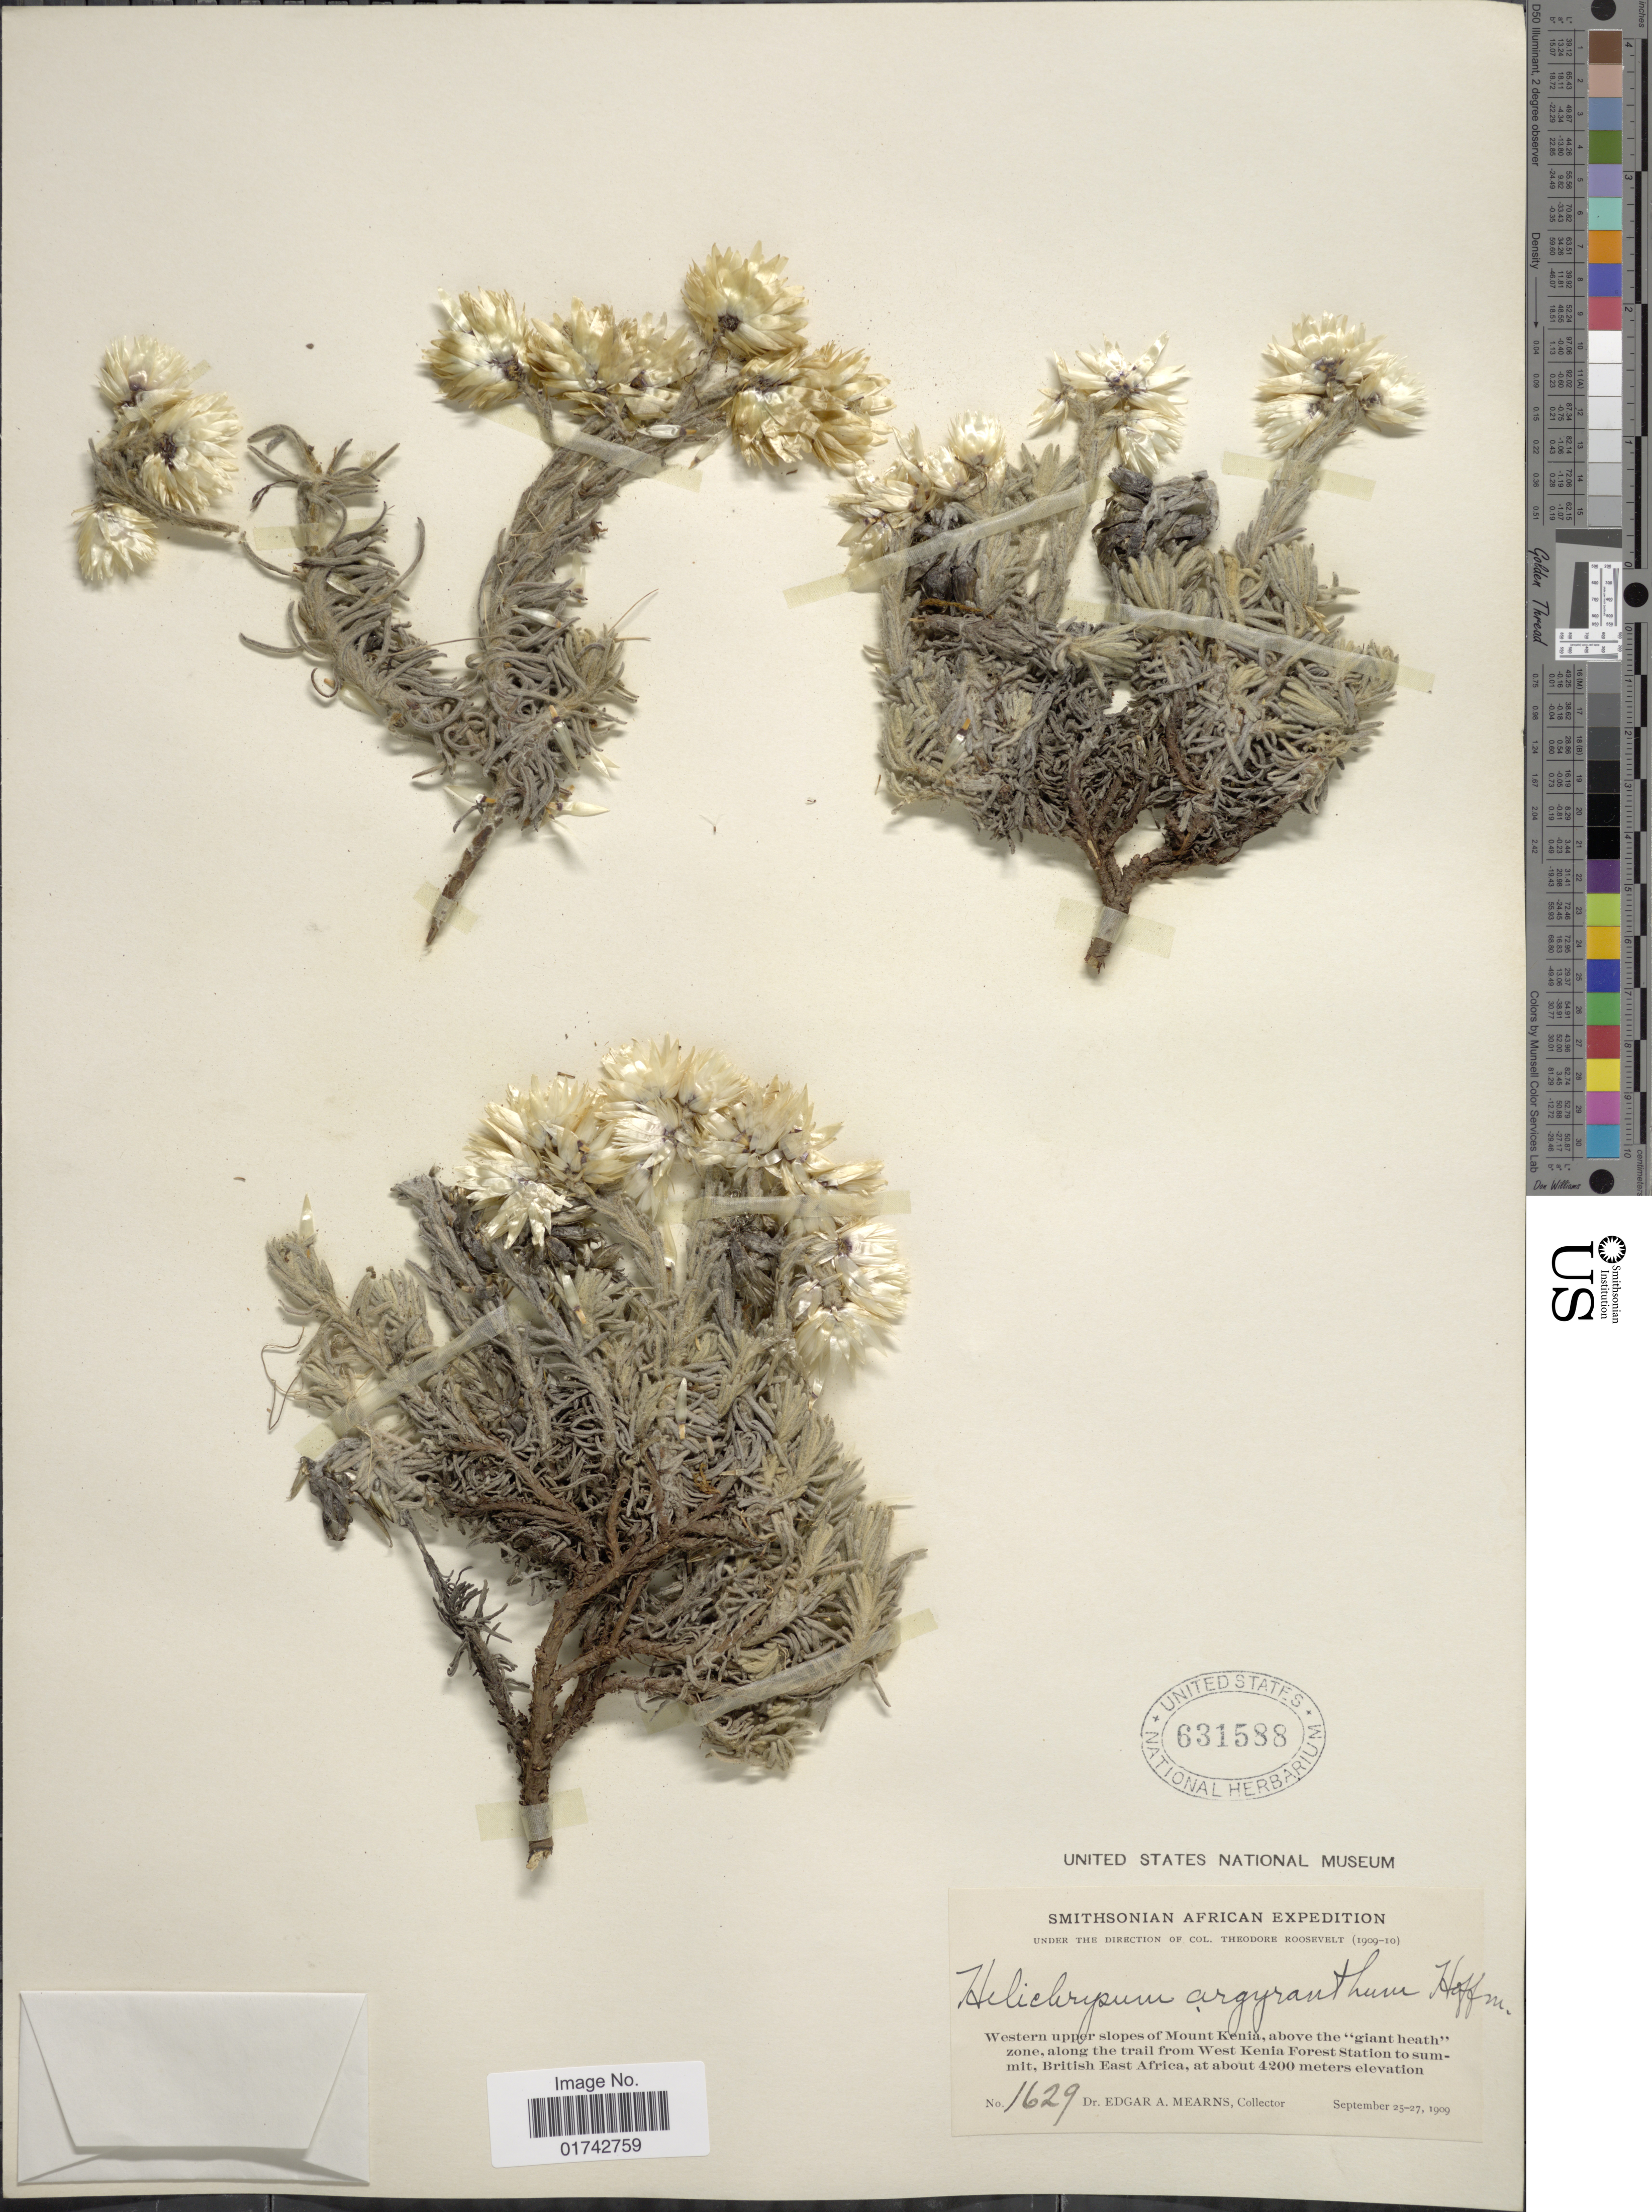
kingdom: Plantae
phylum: Tracheophyta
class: Magnoliopsida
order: Asterales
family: Asteraceae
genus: Helichrysum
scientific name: Helichrysum argyranthum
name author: O. Hoffm.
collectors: E. A. Mearns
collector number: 1629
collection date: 1909-09-25/1909-09-27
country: Kenya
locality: Western upper slopes of Mount Kenia, above the "giant heath"zone, along the trail from West Kenia Forest Station to summit, British East Africa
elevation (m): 4200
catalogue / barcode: US 631588